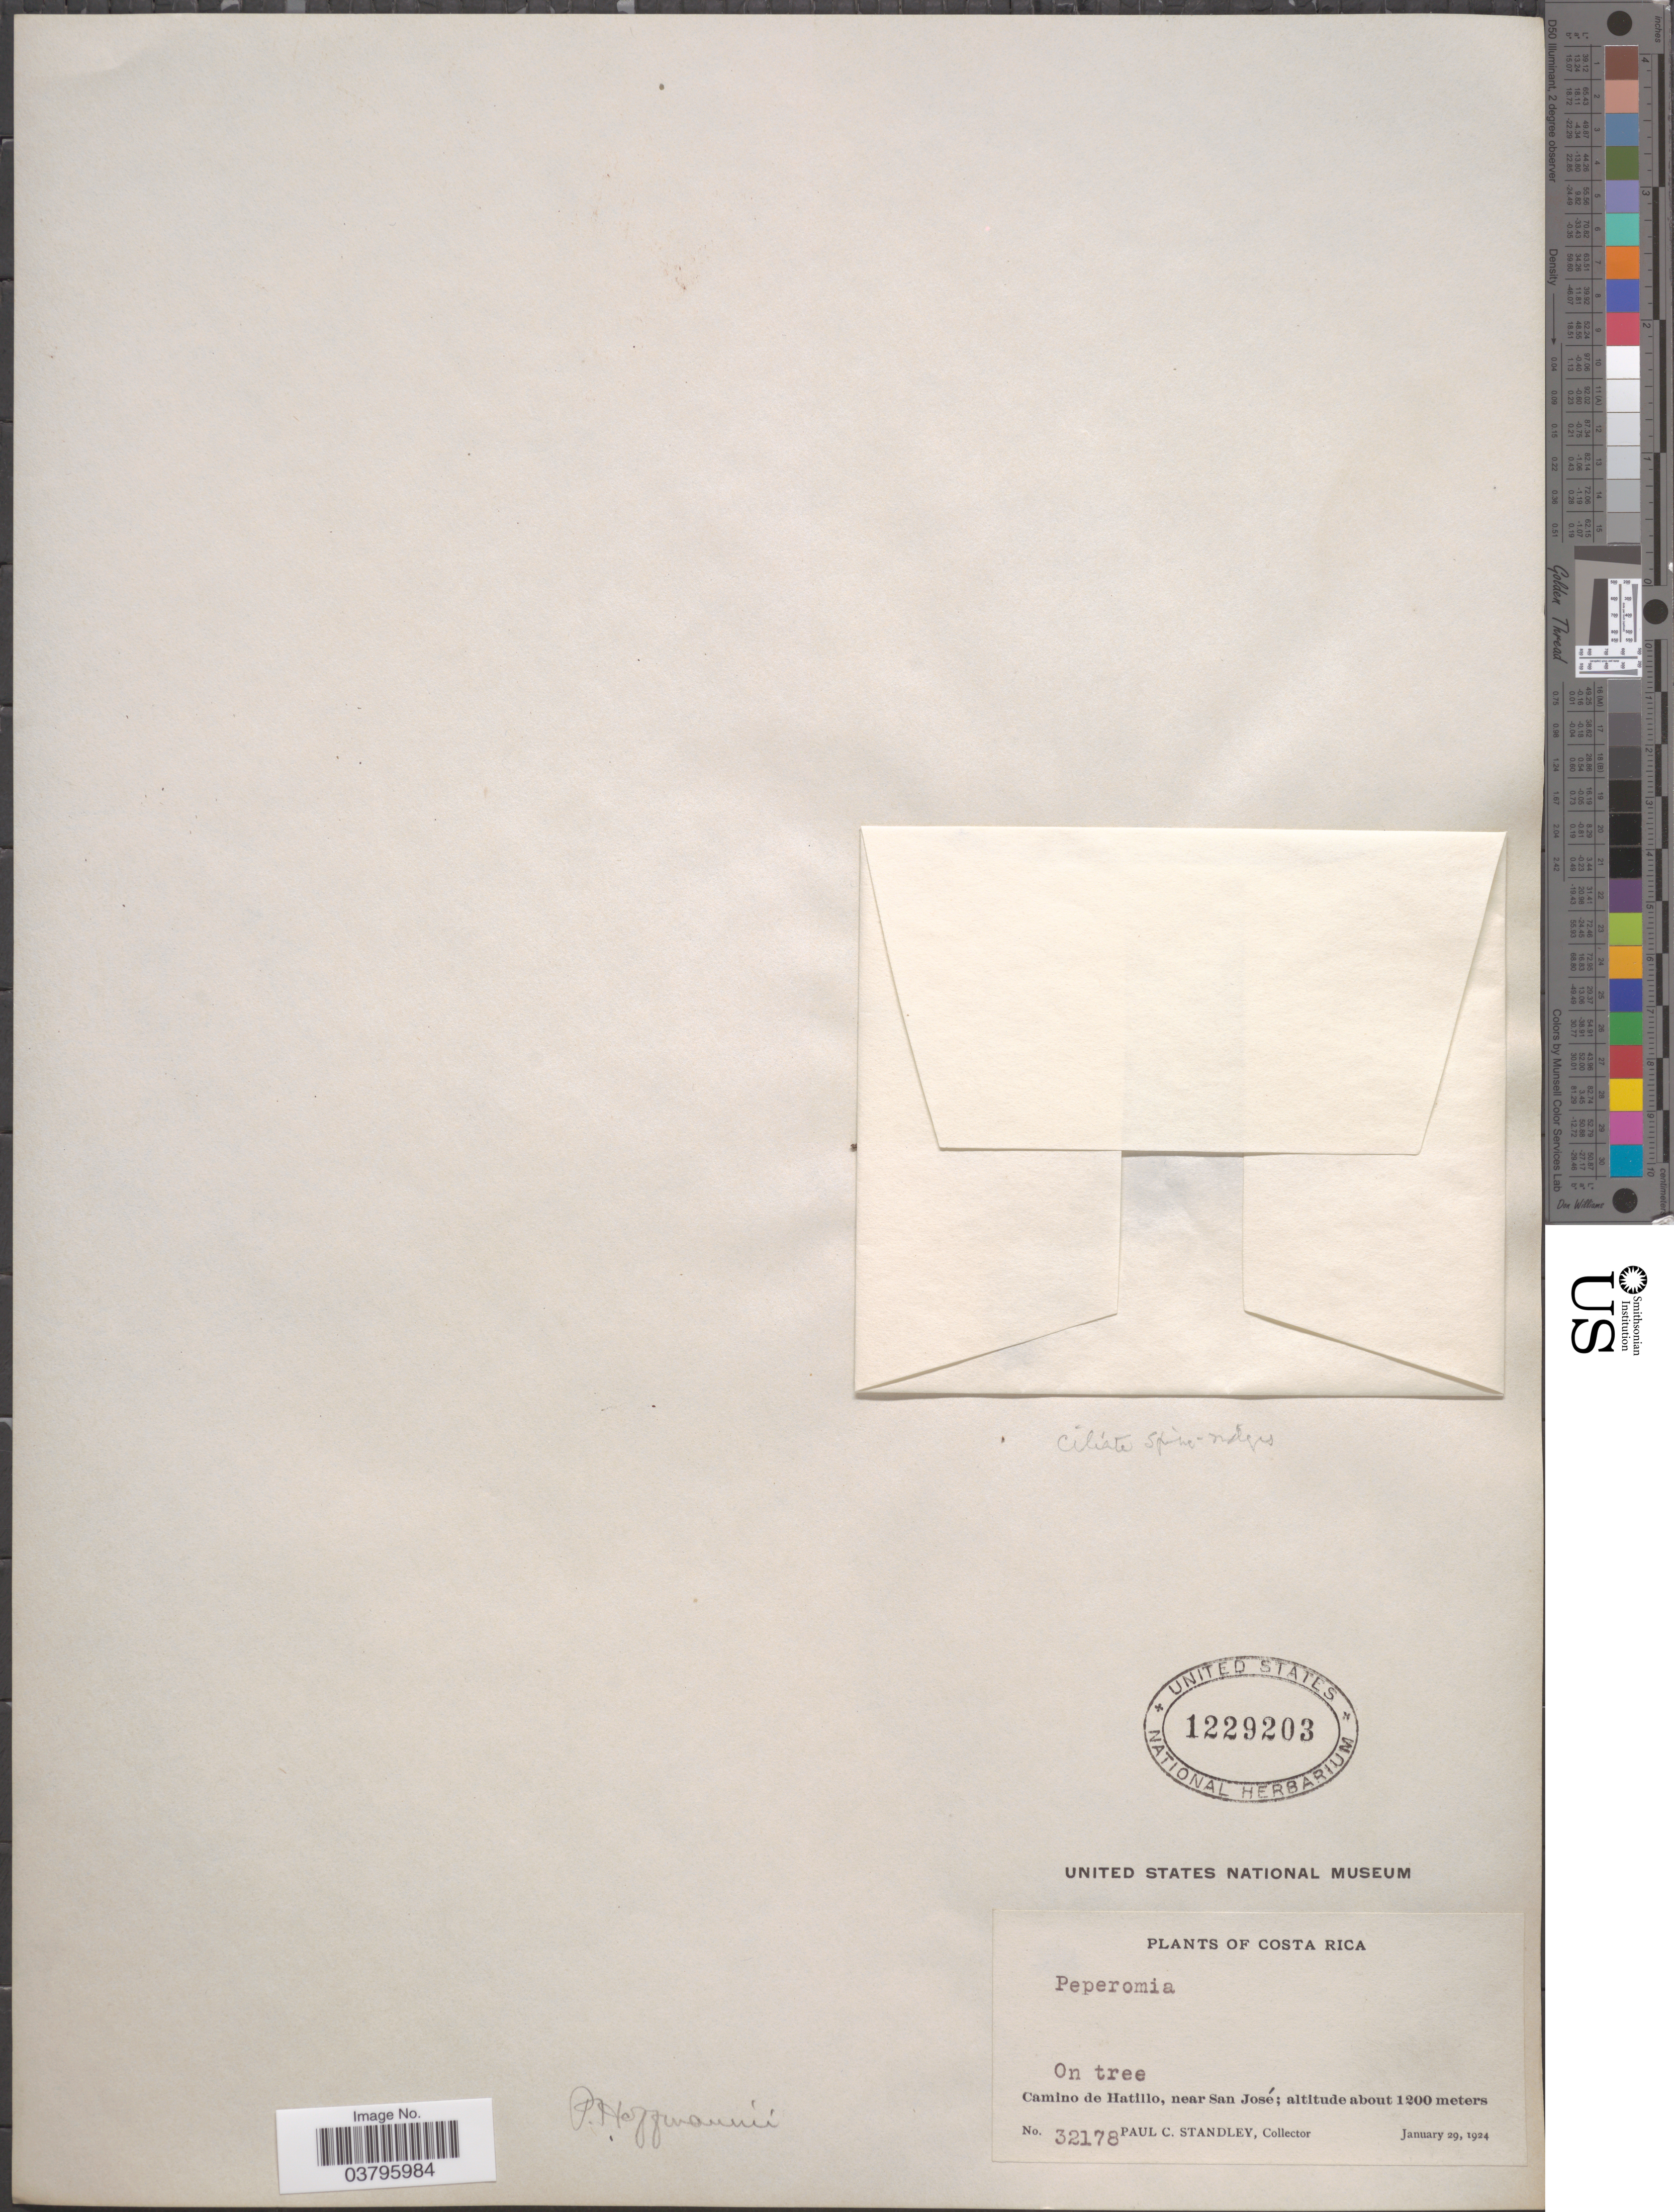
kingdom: Plantae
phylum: Tracheophyta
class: Magnoliopsida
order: Piperales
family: Piperaceae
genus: Peperomia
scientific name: Peperomia hoffmannii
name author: C. DC.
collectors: P. C. Standley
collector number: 32178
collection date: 1924-01-29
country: Costa Rica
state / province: San José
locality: Camino de Hatillo, near San José.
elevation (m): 1200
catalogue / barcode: US 1229203